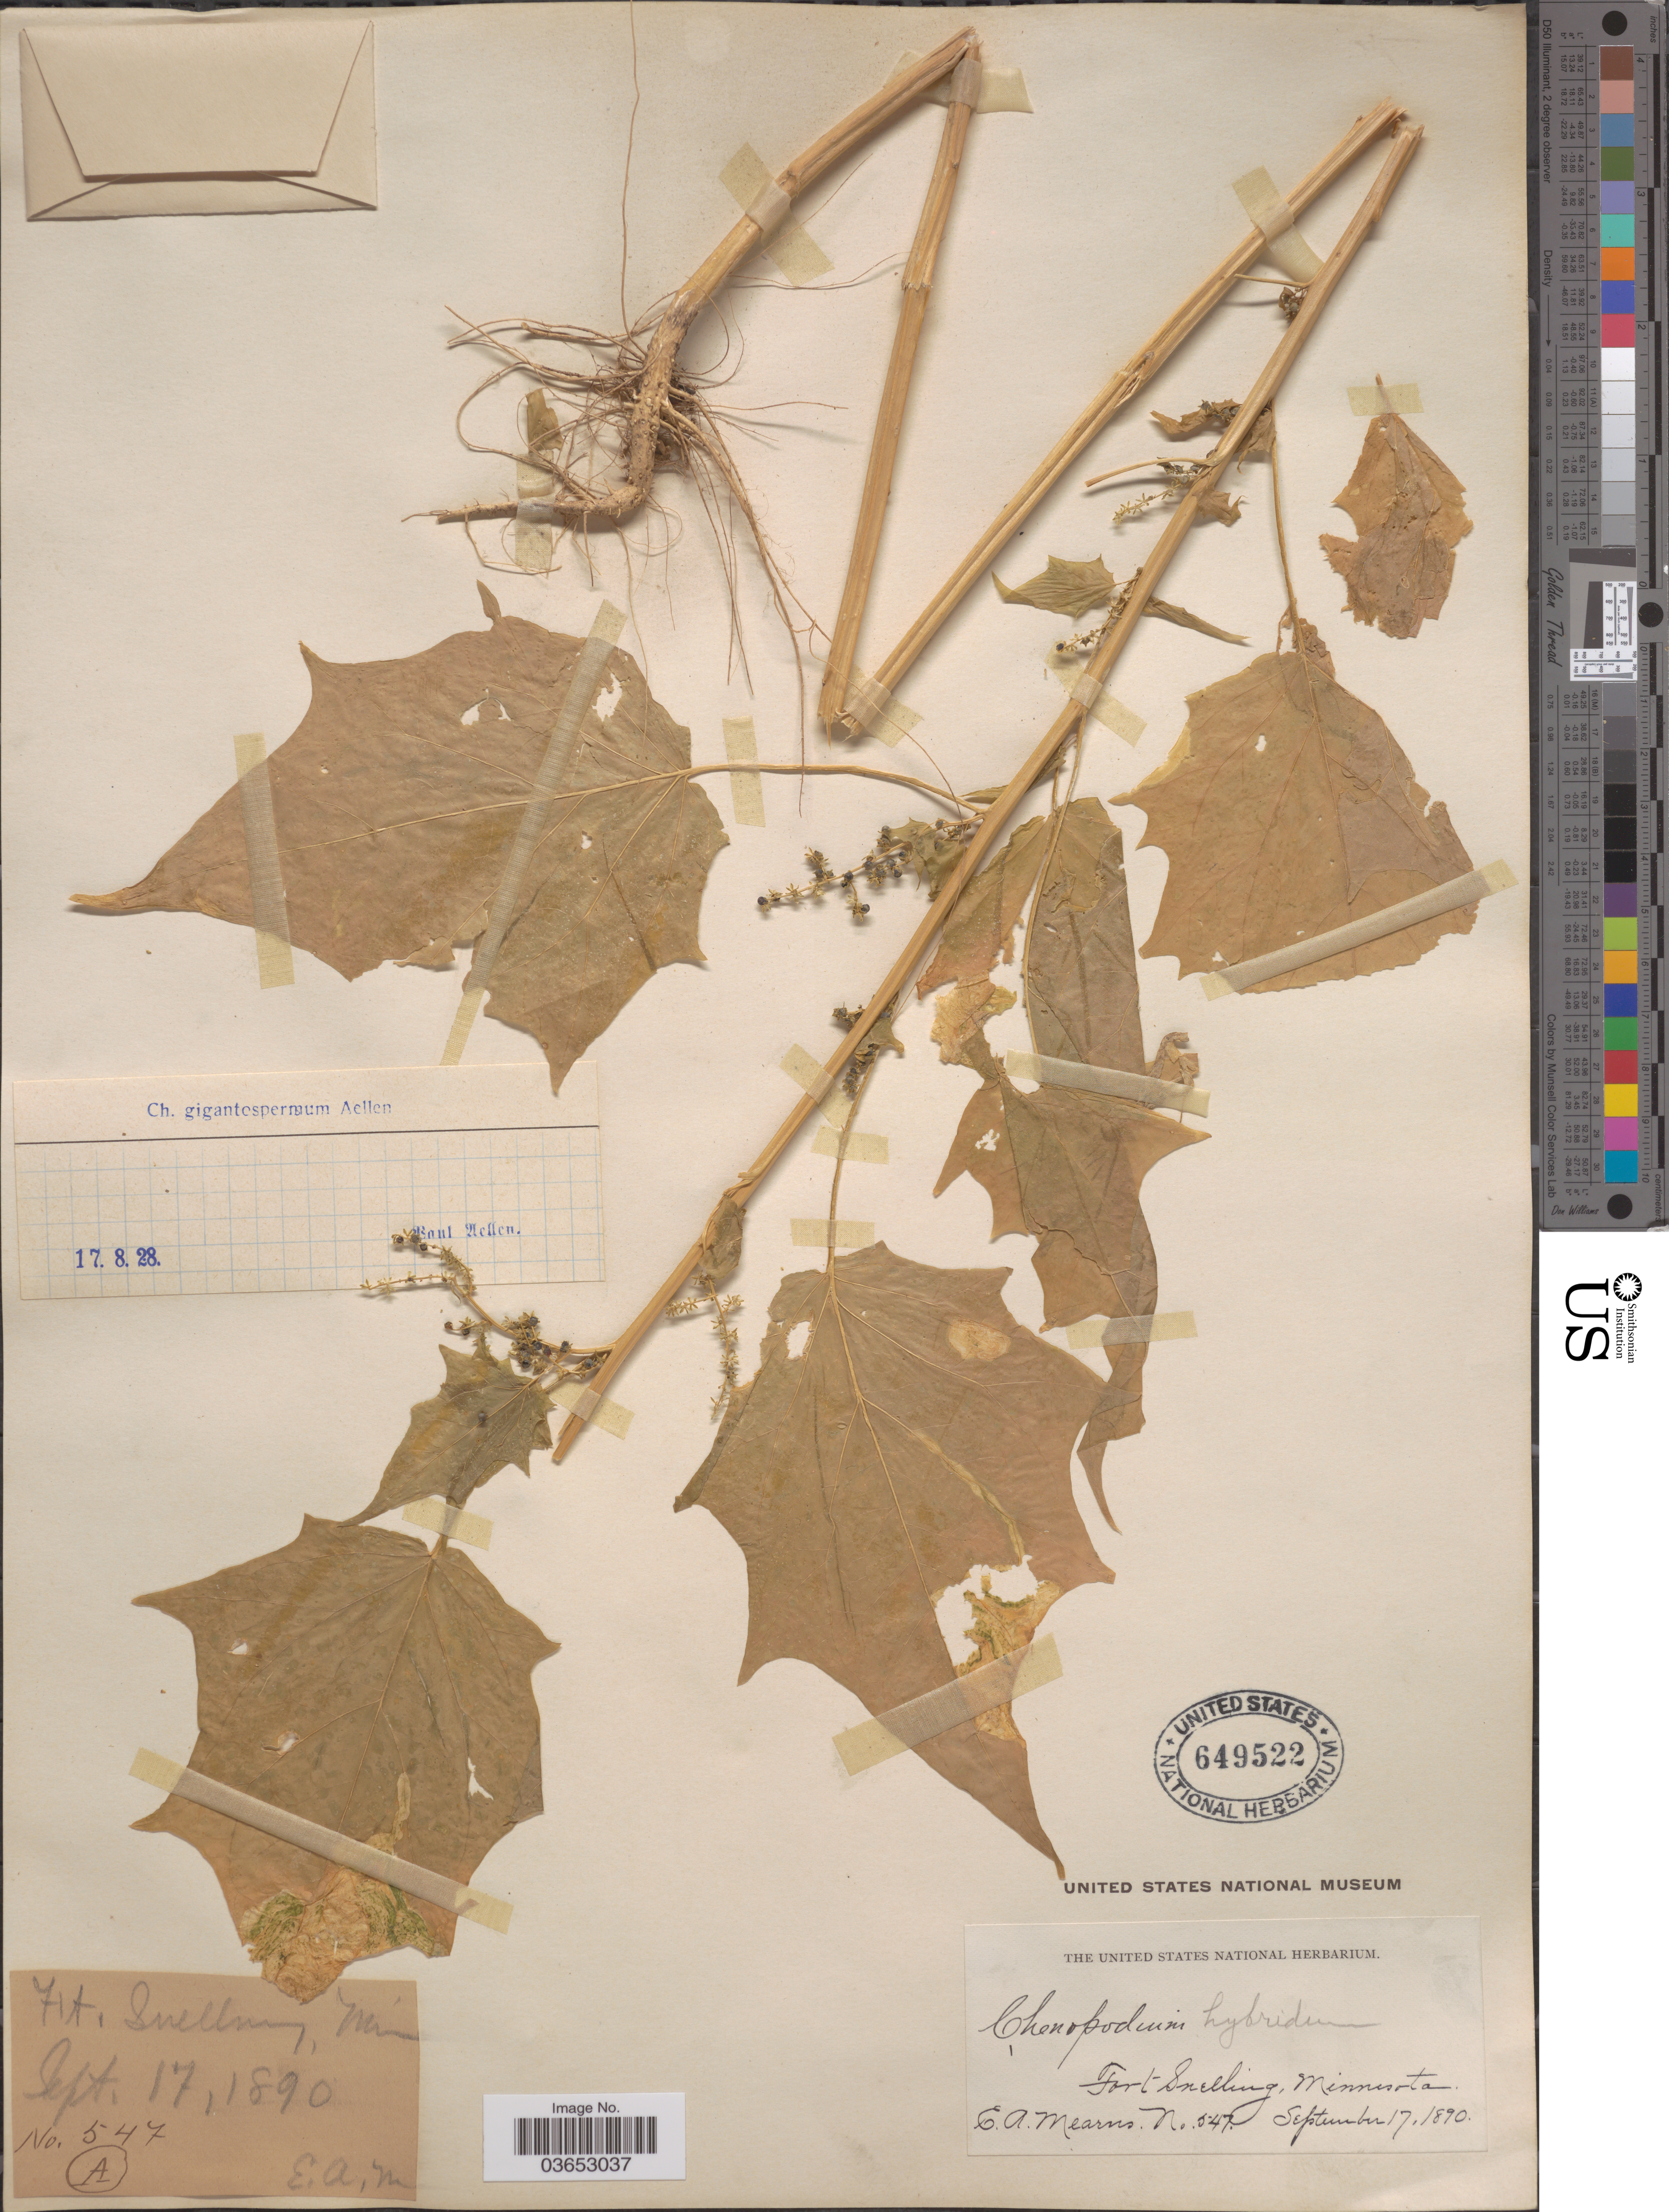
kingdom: Plantae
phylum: Tracheophyta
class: Magnoliopsida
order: Caryophyllales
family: Amaranthaceae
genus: Chenopodium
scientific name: Chenopodium gigantospermum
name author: Aellen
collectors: E. A. Mearns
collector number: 547 A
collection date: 1890-09-17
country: United States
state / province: Minnesota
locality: Fort Snelling.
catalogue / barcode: US 649522